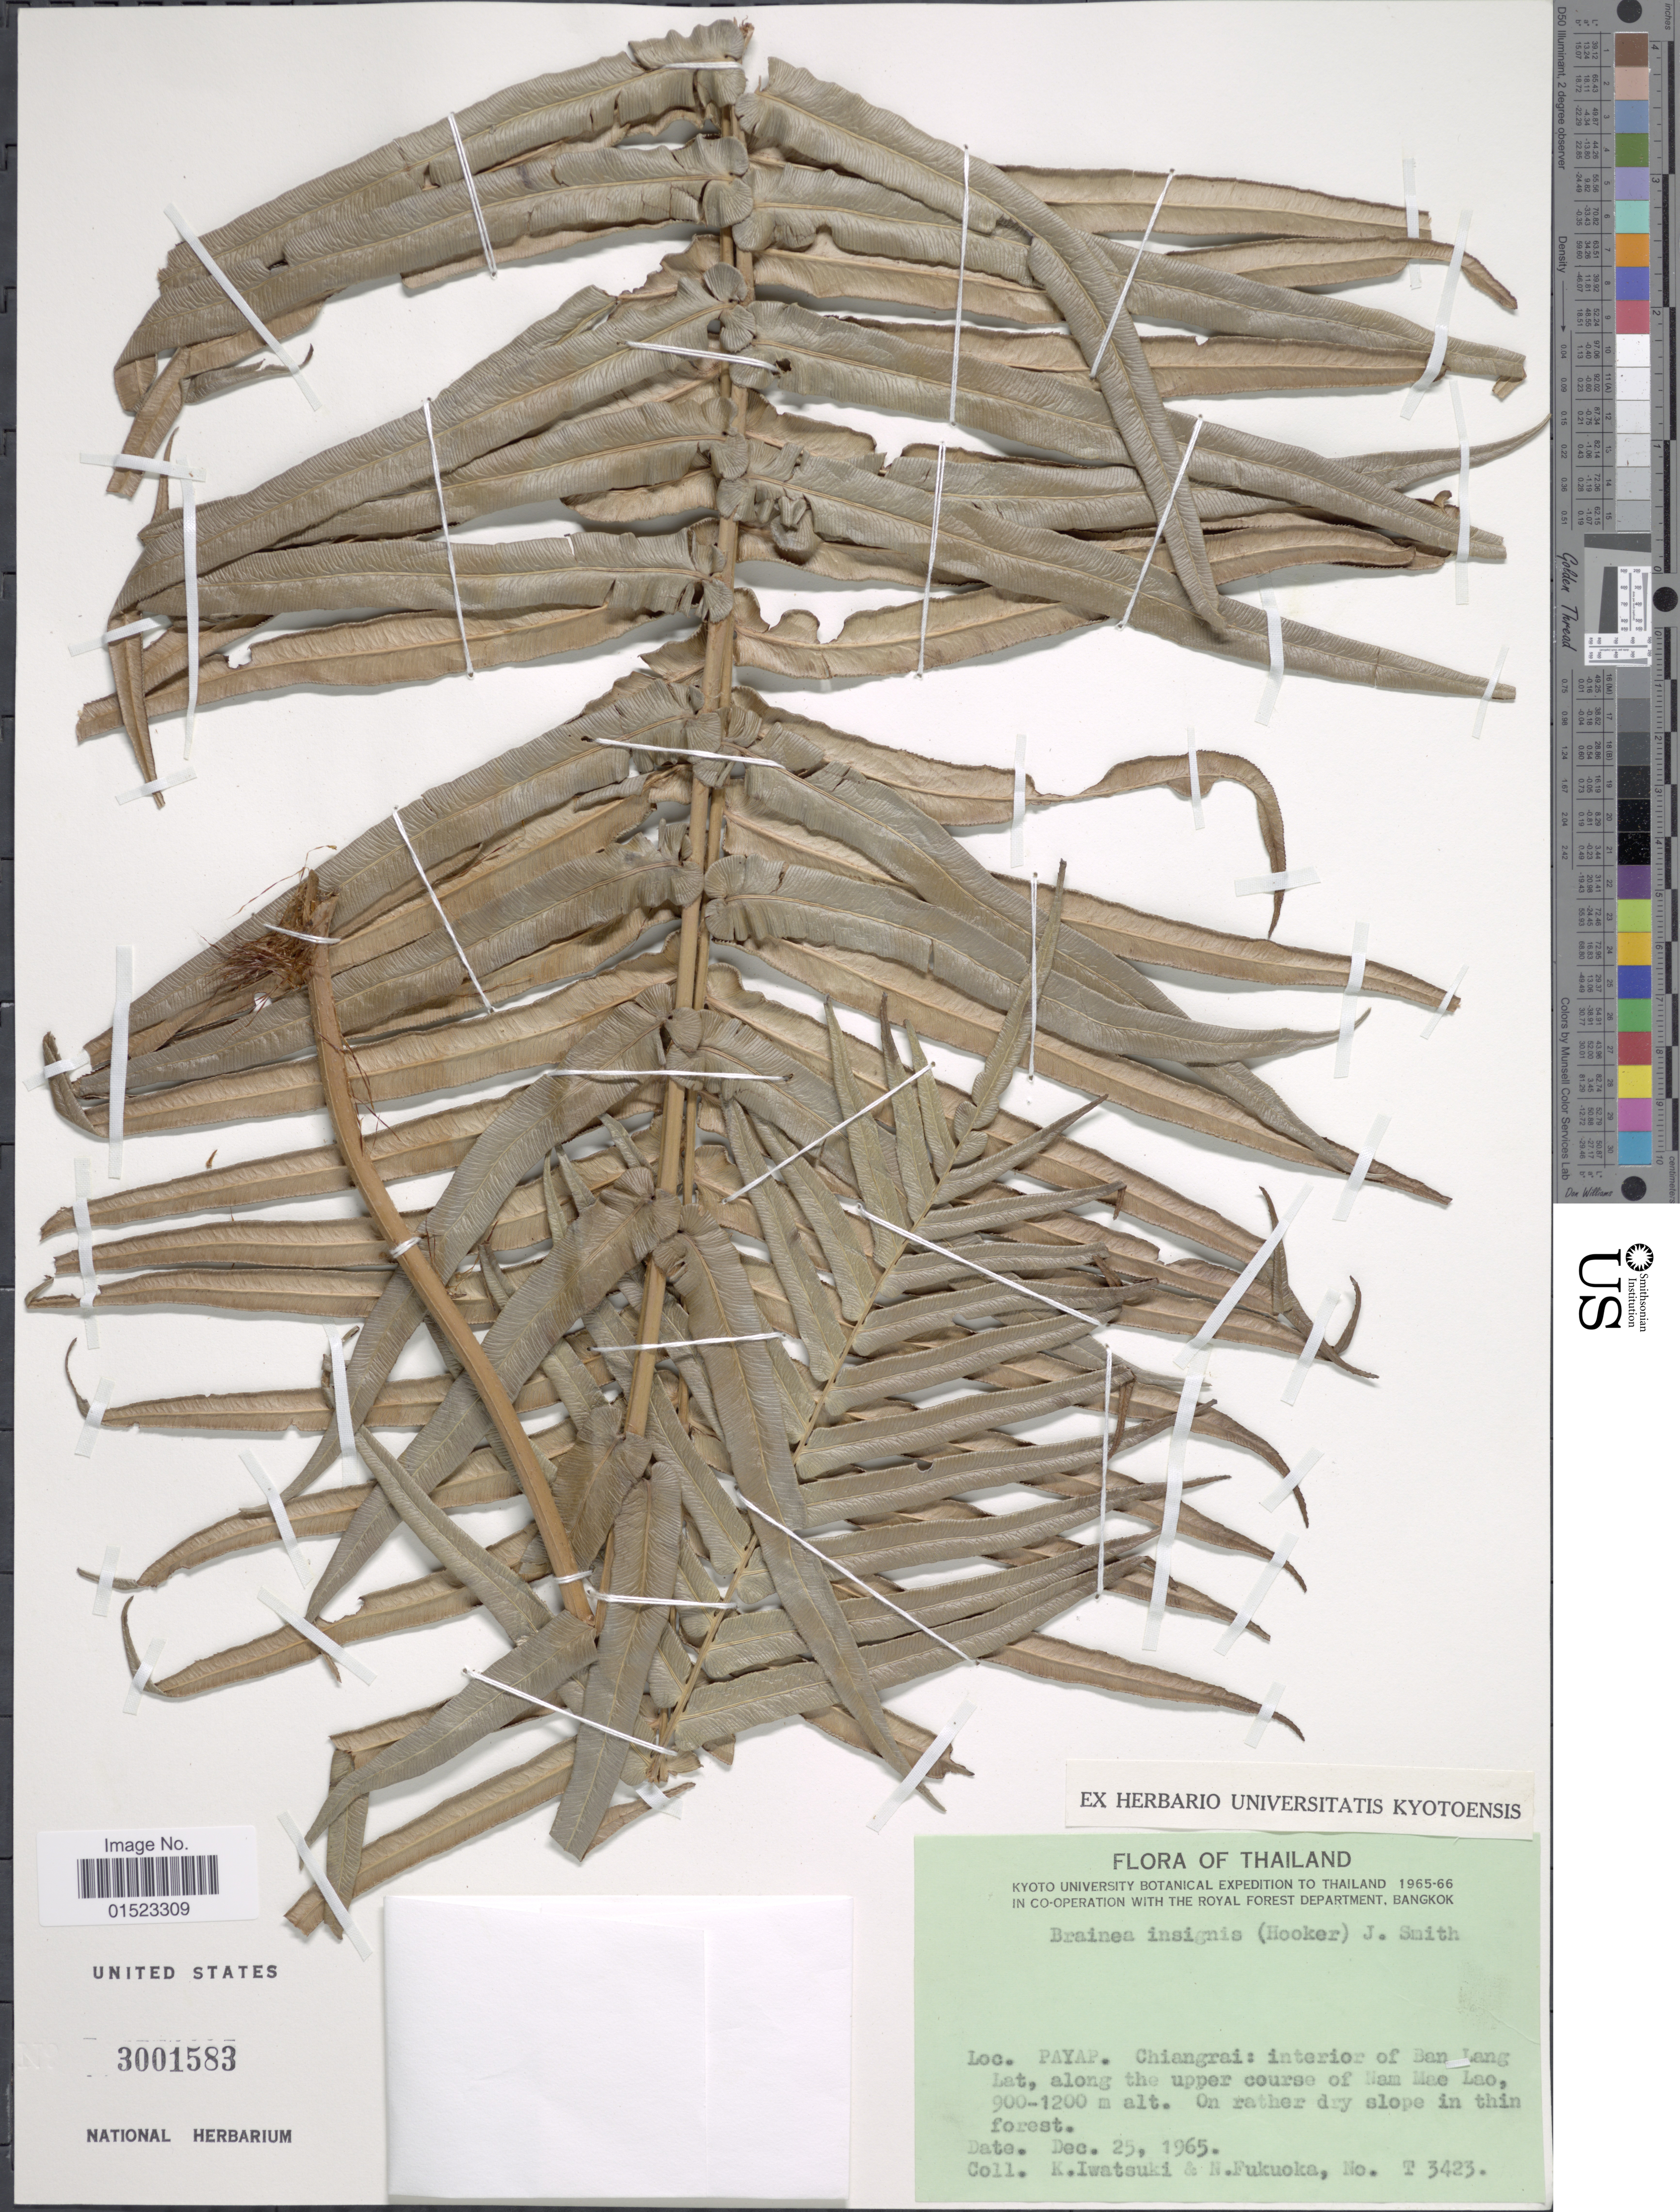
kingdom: Plantae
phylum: Tracheophyta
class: Polypodiopsida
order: Polypodiales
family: Blechnaceae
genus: Brainea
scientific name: Brainea insignis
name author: (Hook.) J. Sm.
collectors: K. Iwatsuki & N. Fukuoka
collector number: T 3423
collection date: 1965-12-25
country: Thailand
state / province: Chiang Rai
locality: Payap, interior of Ban Lang, aling the upper course of Nam Mae Lao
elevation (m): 900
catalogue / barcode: US 3001583